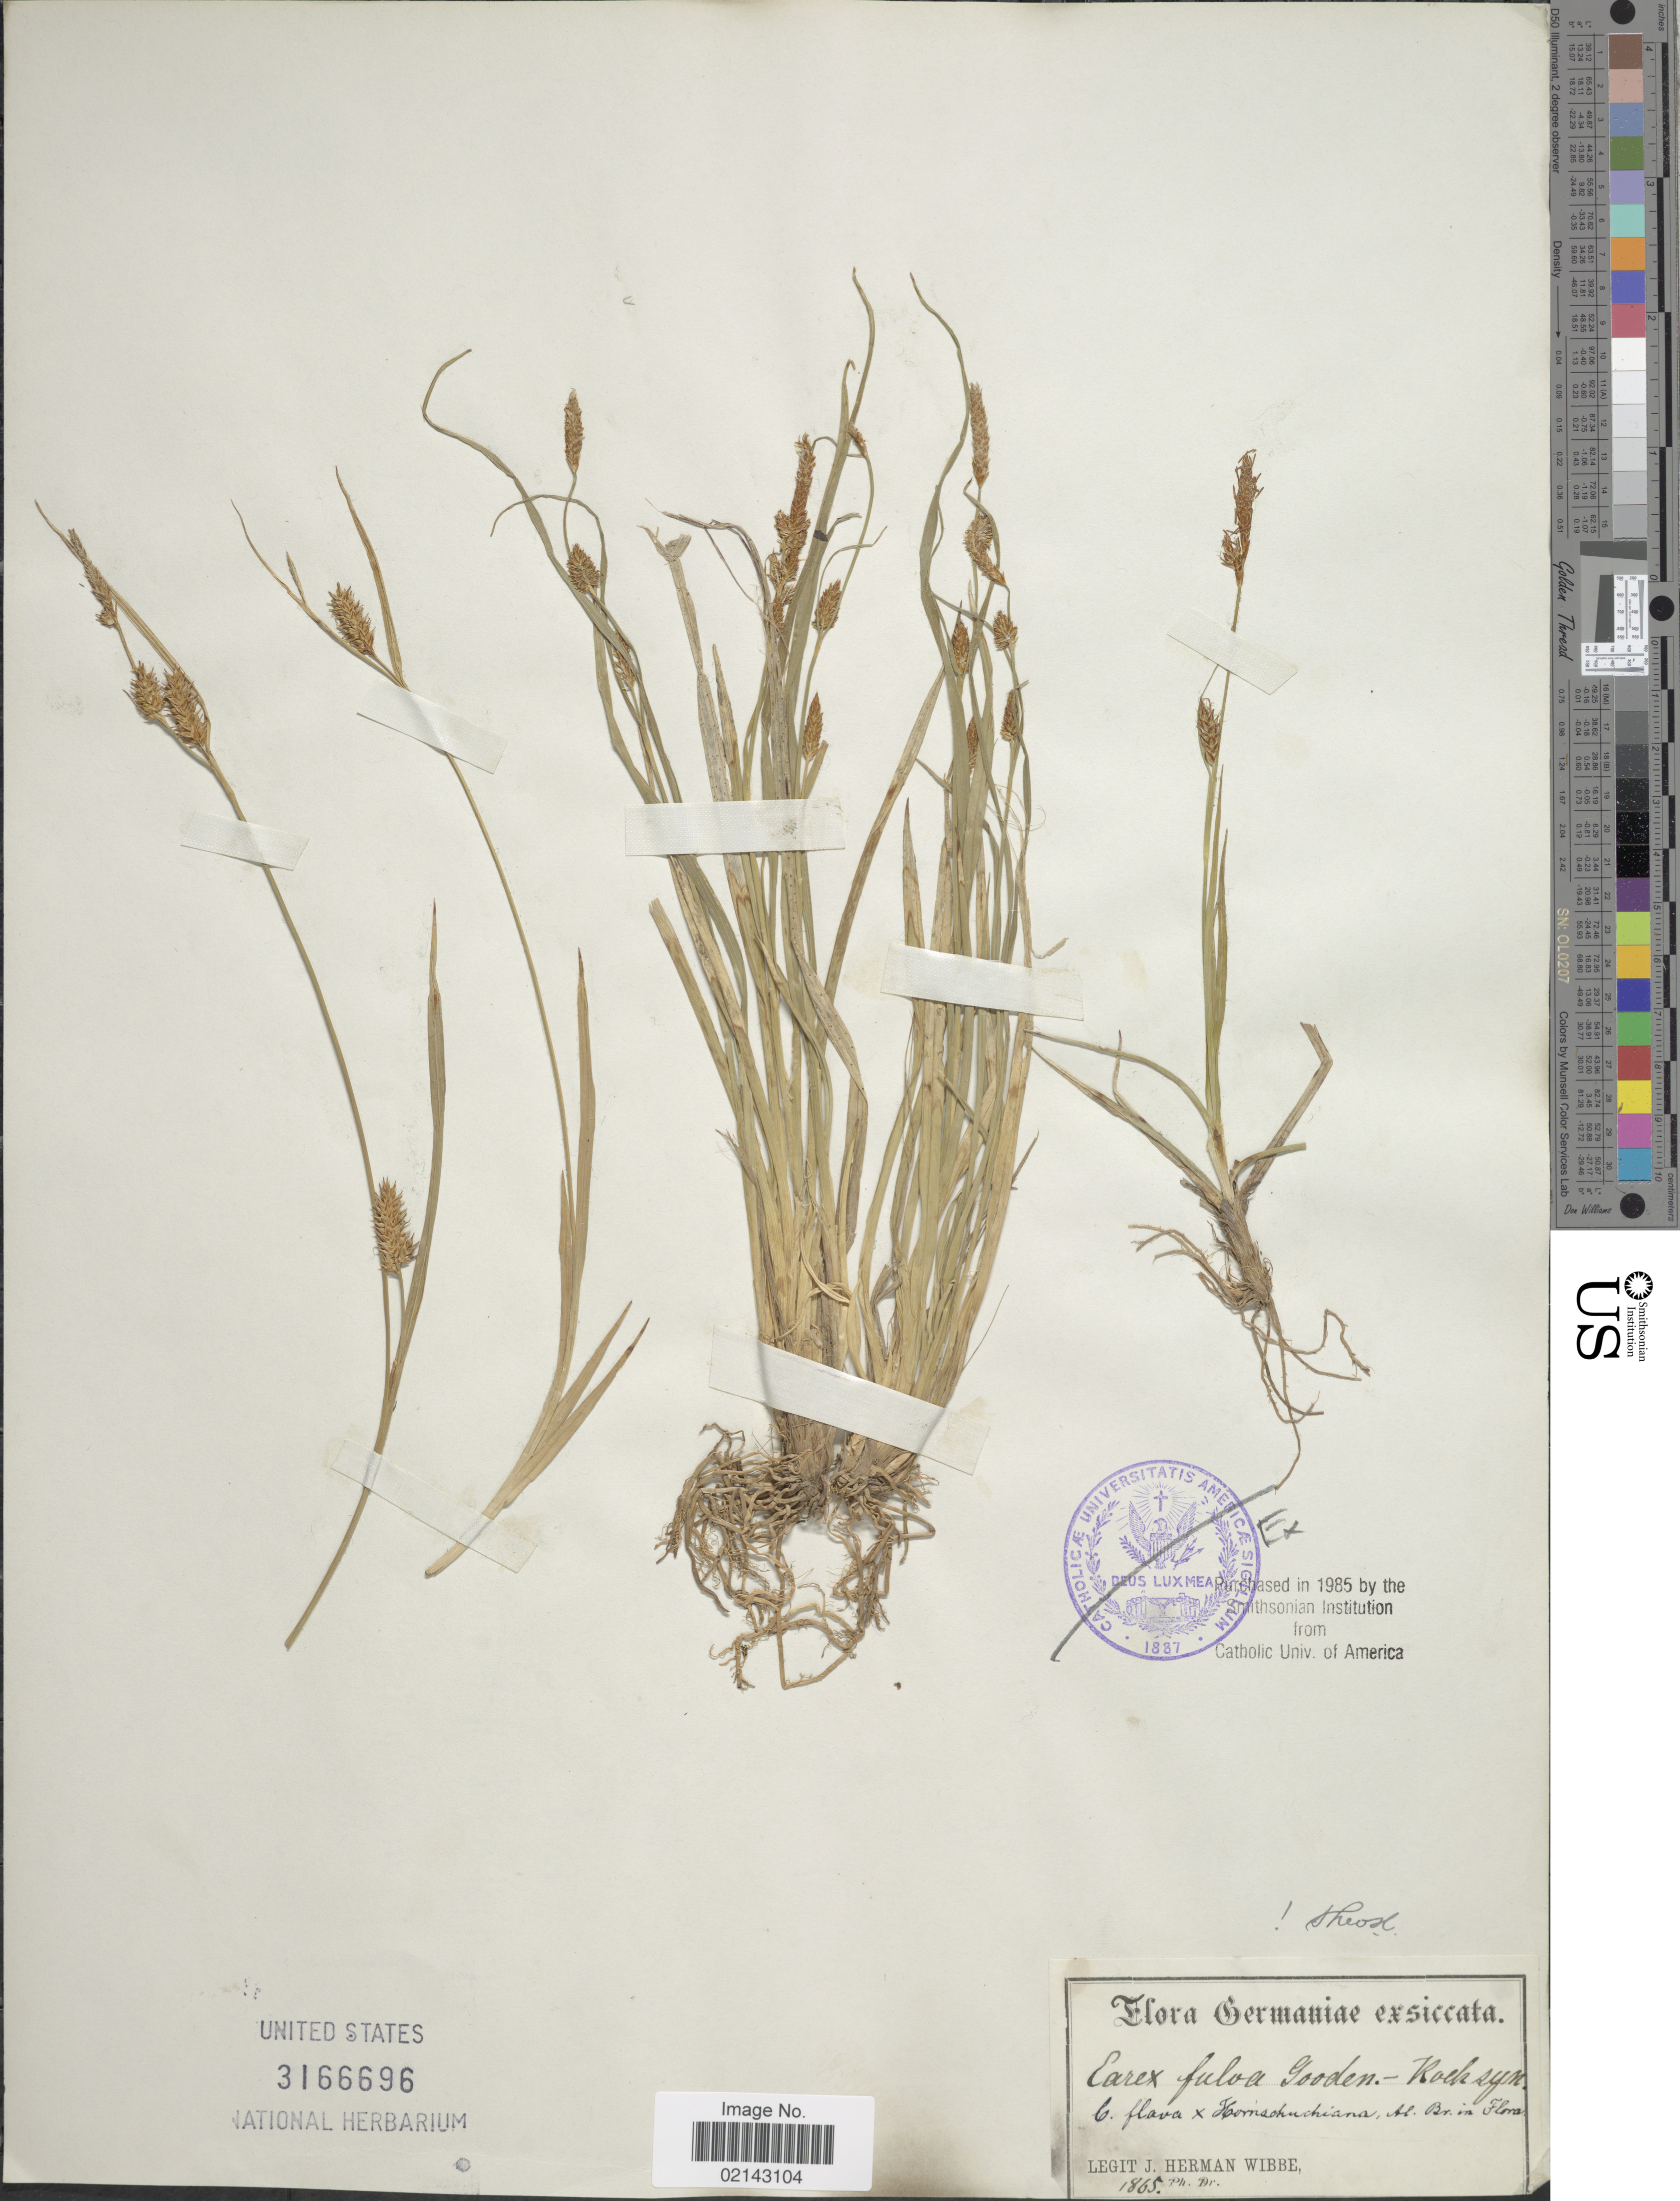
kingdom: Plantae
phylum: Tracheophyta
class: Liliopsida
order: Poales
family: Cyperaceae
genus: Carex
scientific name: Carex davalliana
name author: Sm.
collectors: J. Wibbe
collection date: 1865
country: Germany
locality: Germaniae.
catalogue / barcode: US 3166696